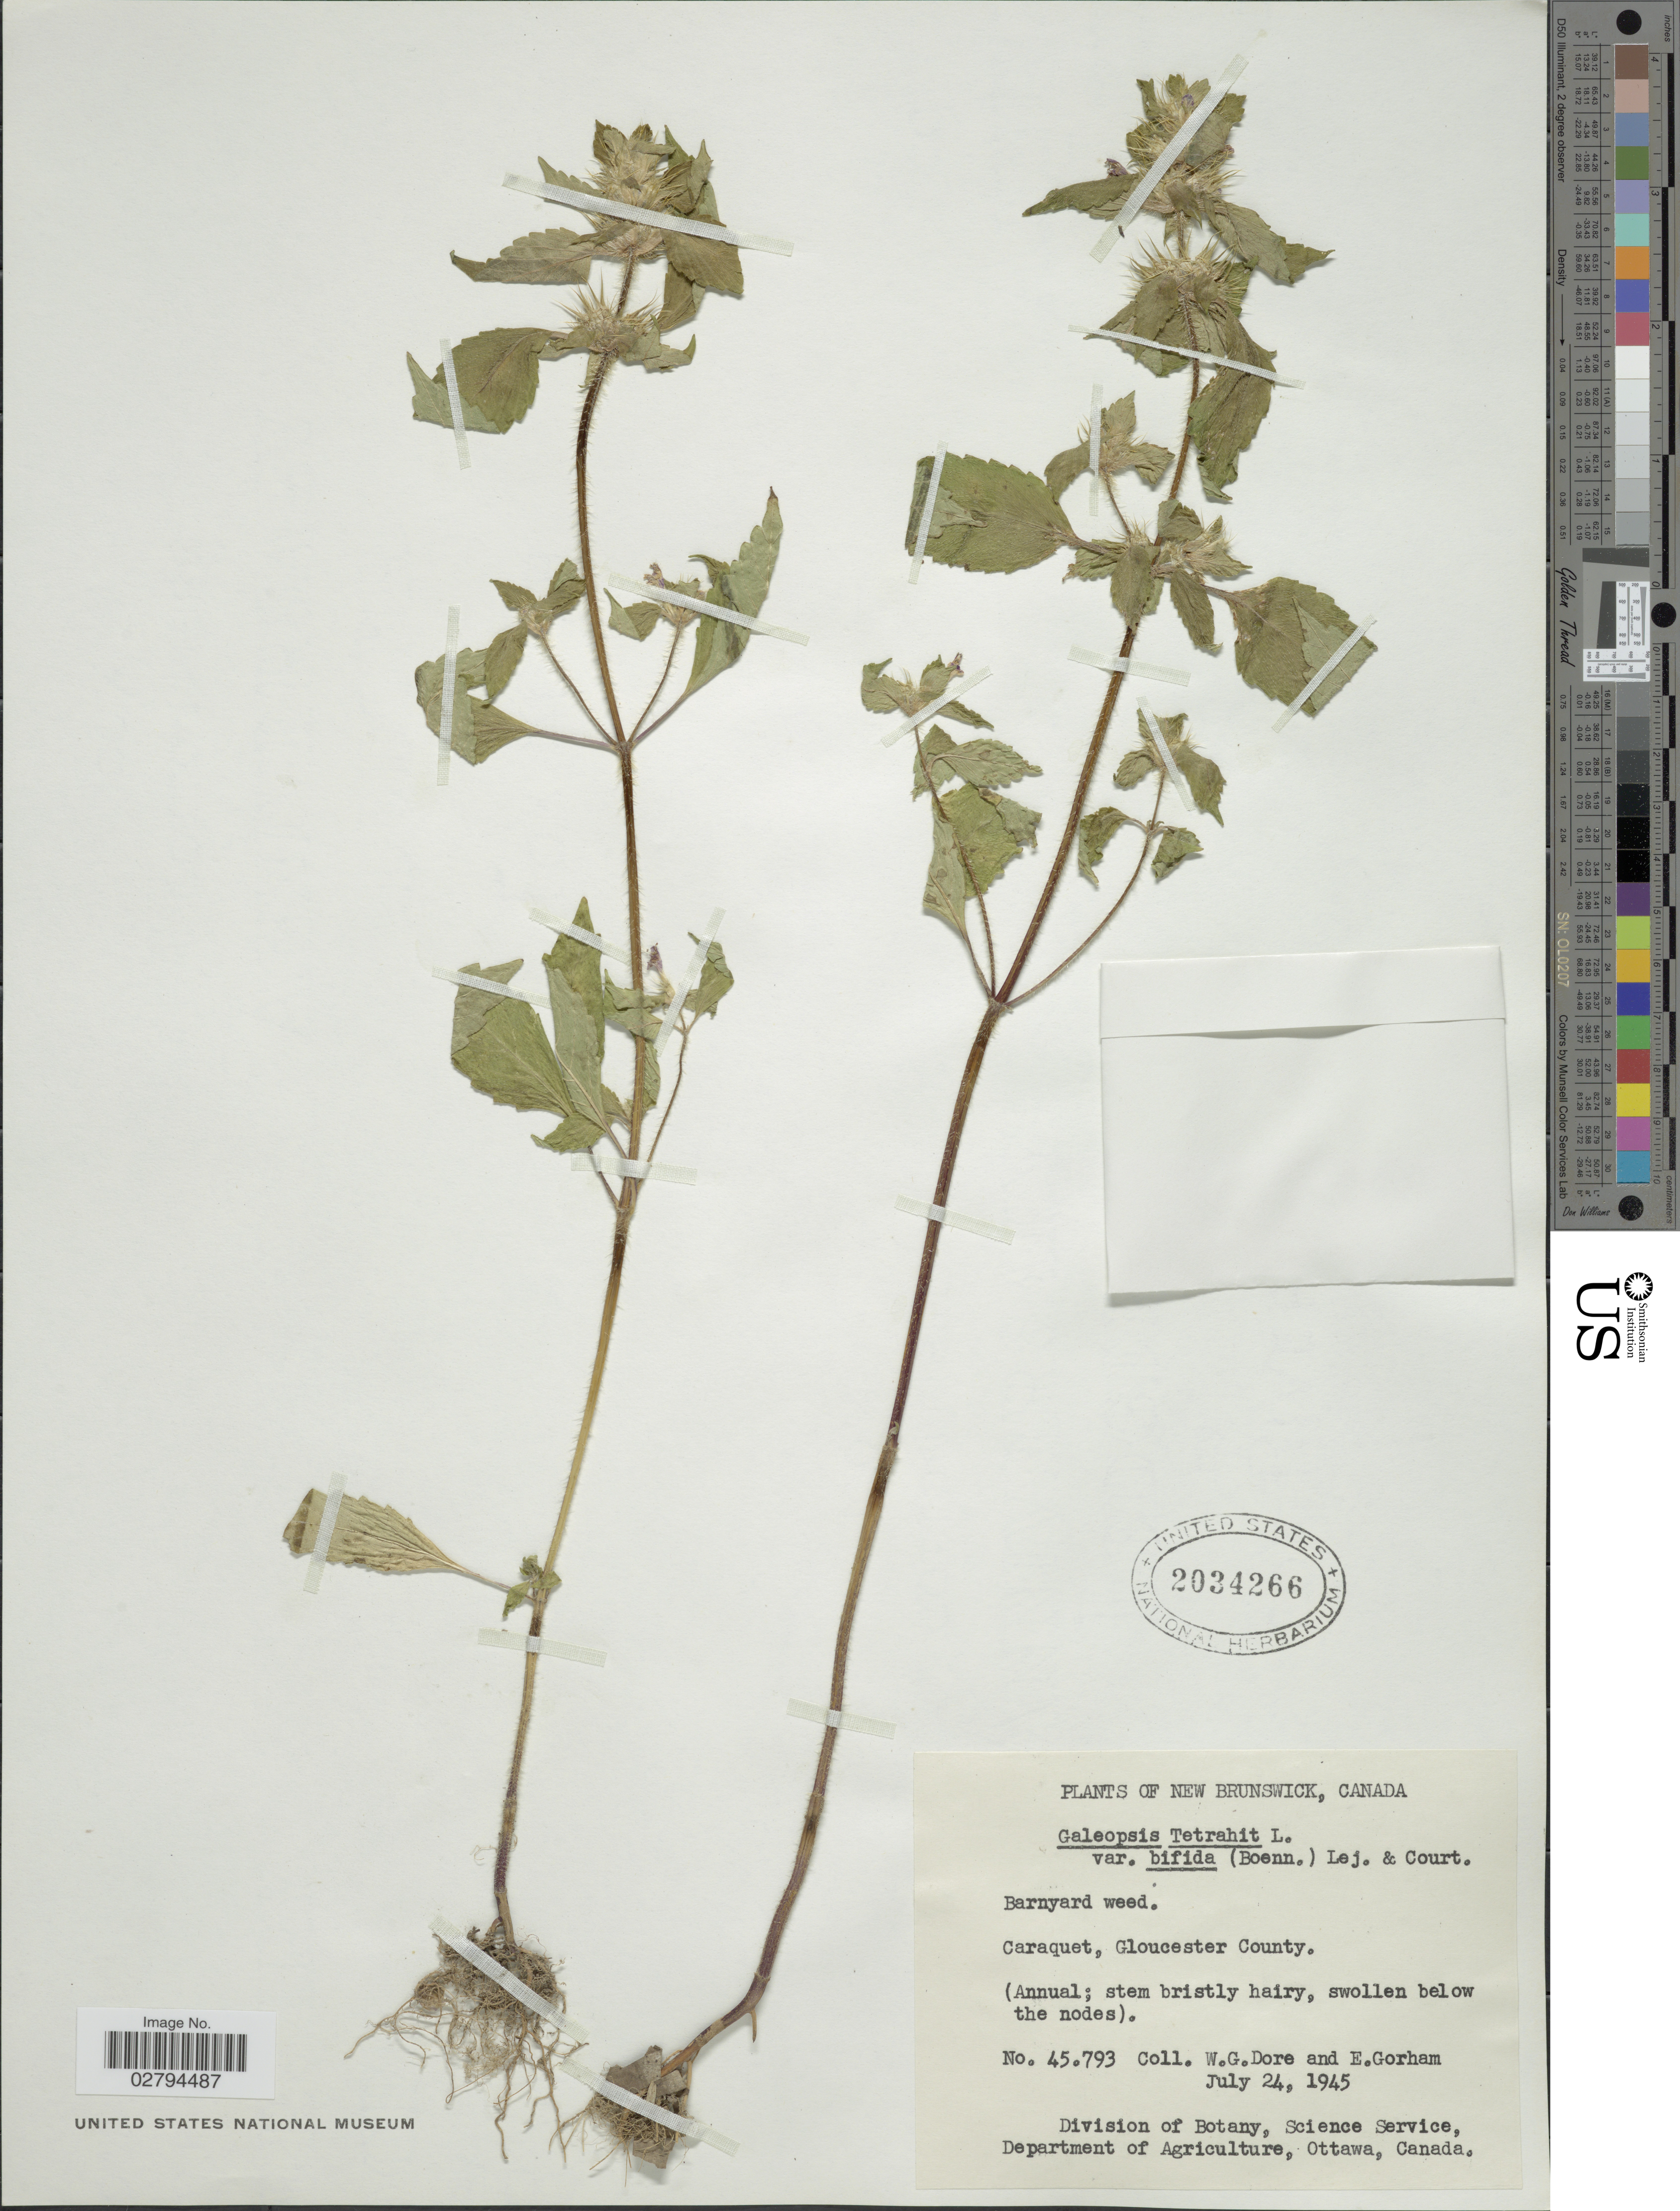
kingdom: Plantae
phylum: Tracheophyta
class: Magnoliopsida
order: Lamiales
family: Lamiaceae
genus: Galeopsis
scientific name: Galeopsis tetrahit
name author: L.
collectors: W. Dore & E. Gorham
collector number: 45793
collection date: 1945-07-24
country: Canada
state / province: New Brunswick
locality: Caraquet, Gloucester County.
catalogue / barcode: US 2034266